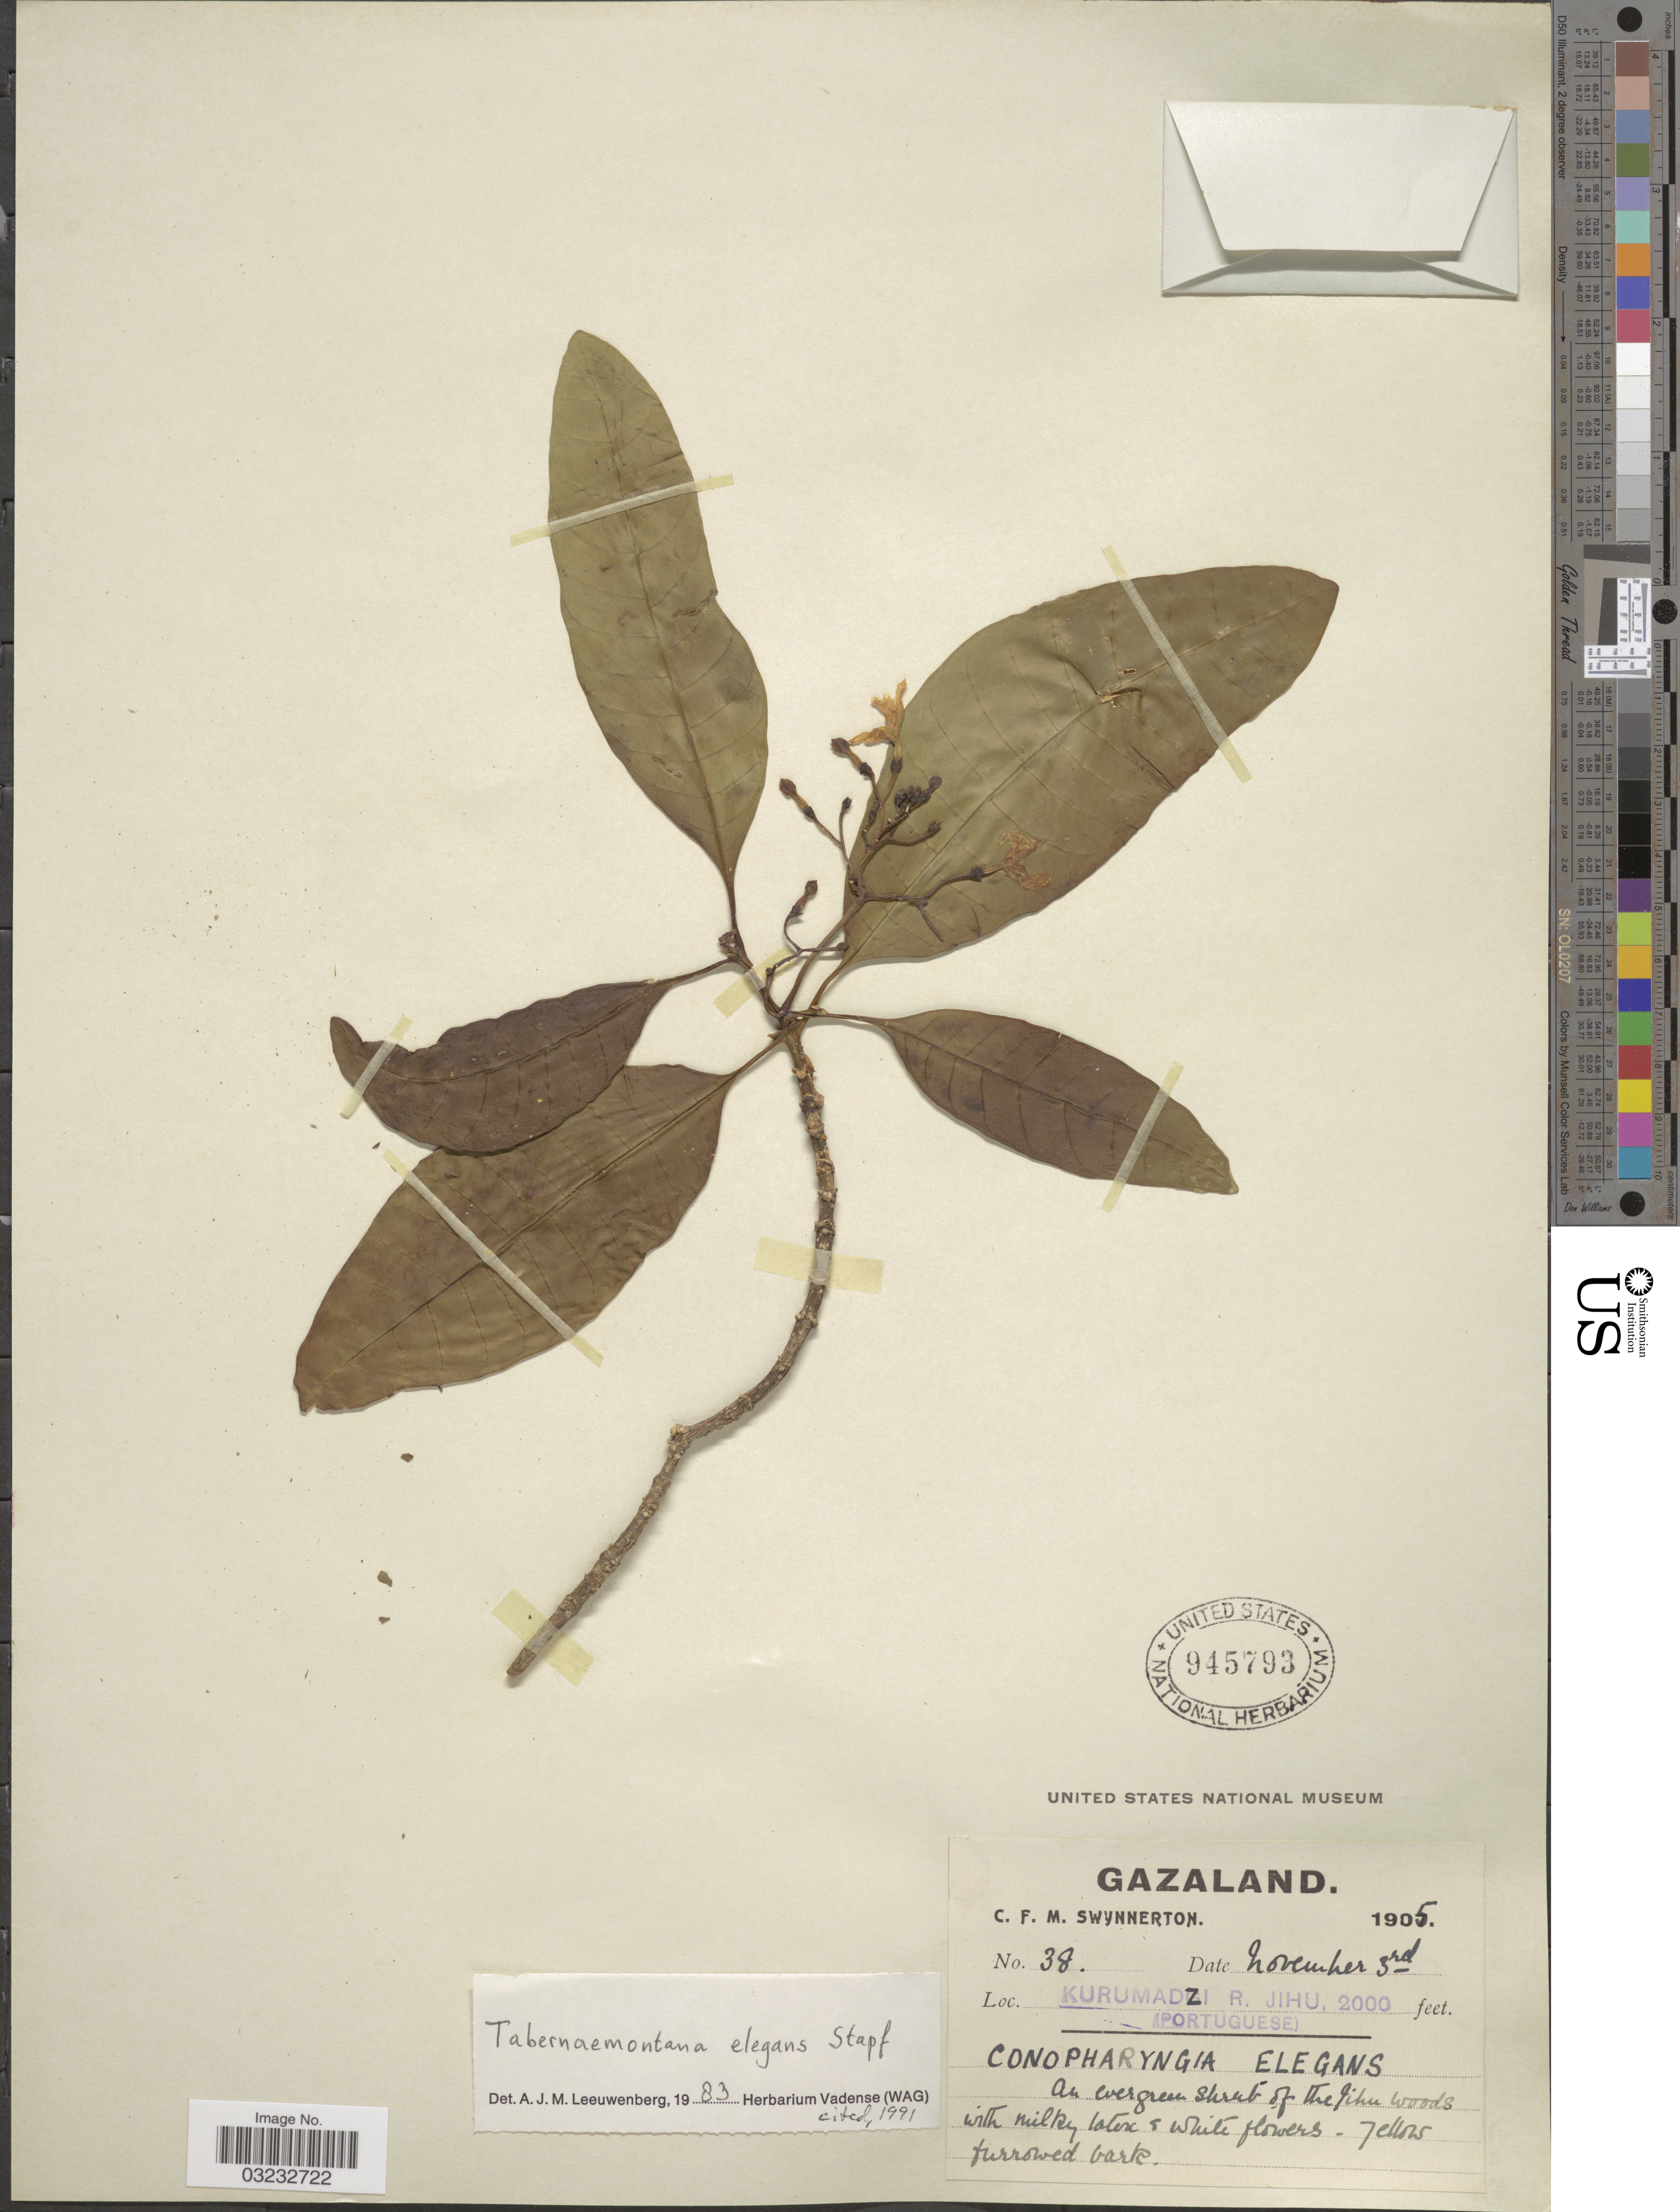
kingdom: Plantae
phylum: Tracheophyta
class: Magnoliopsida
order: Gentianales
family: Apocynaceae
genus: Tabernaemontana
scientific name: Tabernaemontana elegans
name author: Stapf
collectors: C. Swynnerton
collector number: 38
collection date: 1905-11-03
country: Zimbabwe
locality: Gazaland. Kurumadzi R. Jihu.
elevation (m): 610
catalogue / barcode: US 945793